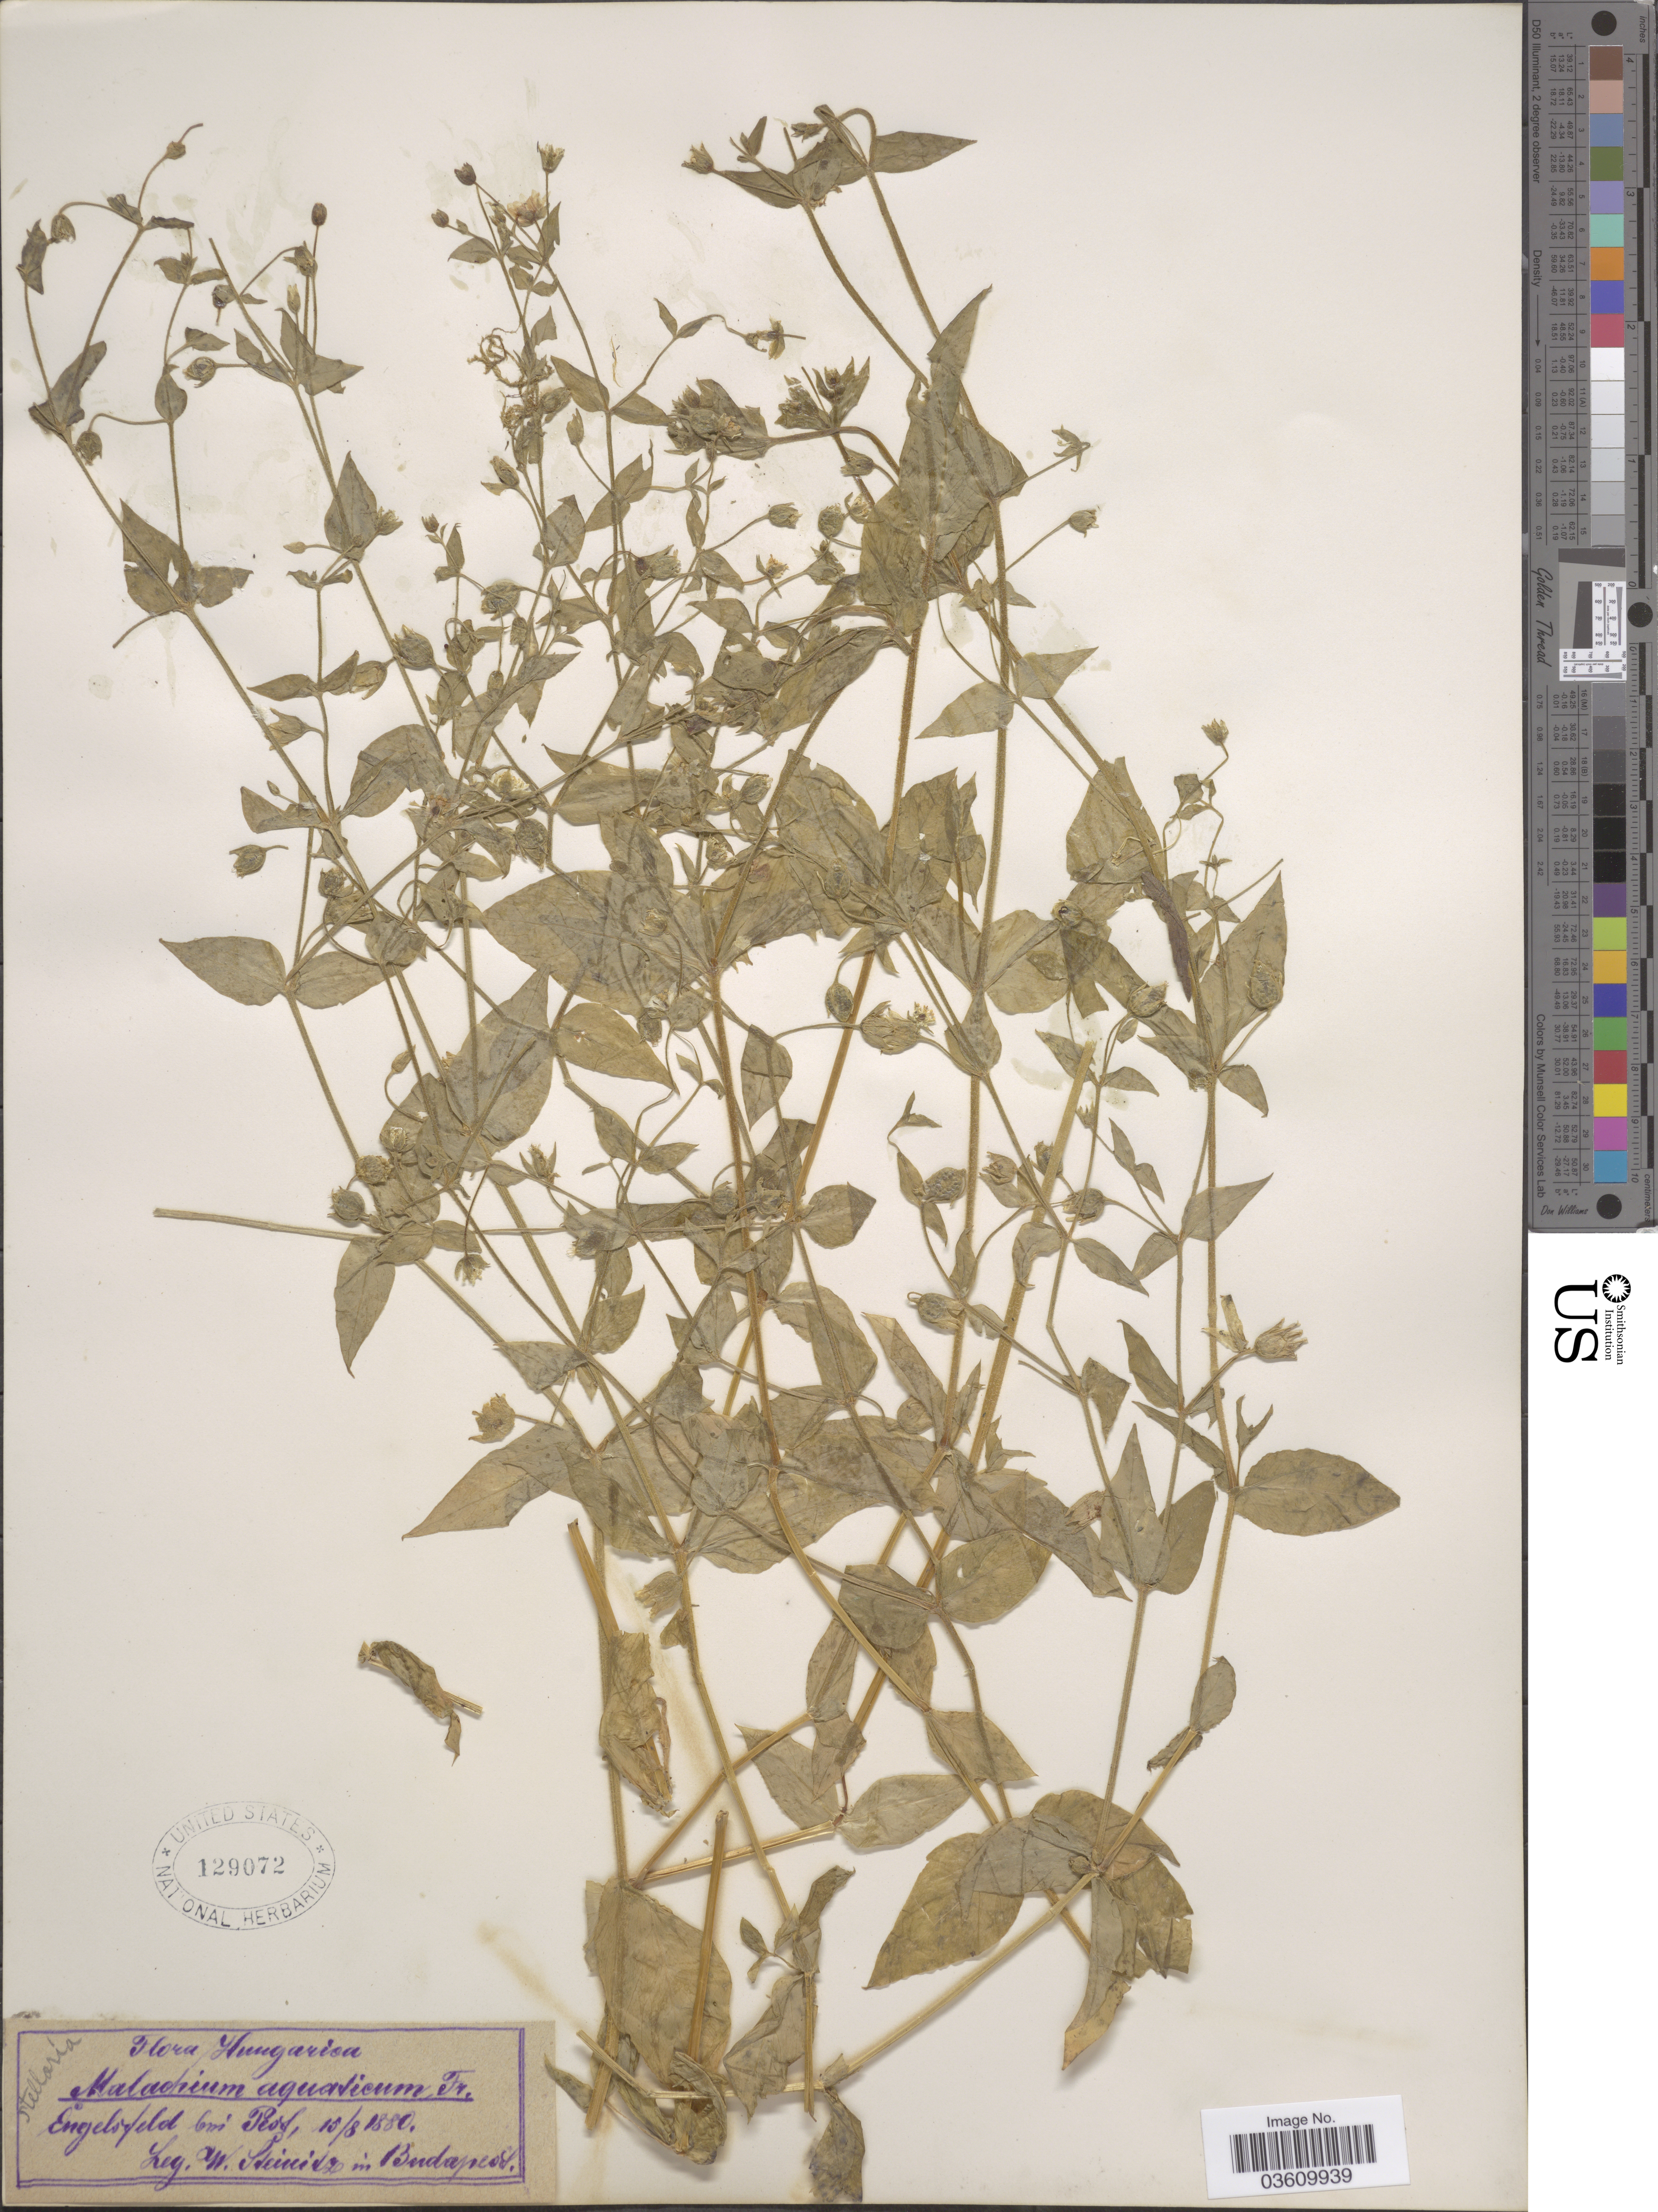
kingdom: Plantae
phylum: Tracheophyta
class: Magnoliopsida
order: Caryophyllales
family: Caryophyllaceae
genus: Stellaria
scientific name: Stellaria aquatica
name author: L.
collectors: W. Steinitz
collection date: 1880-08-15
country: Hungary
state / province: Budapest, Capital District of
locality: Engelsfeld bei Peosf [interpreted].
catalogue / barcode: US 129072